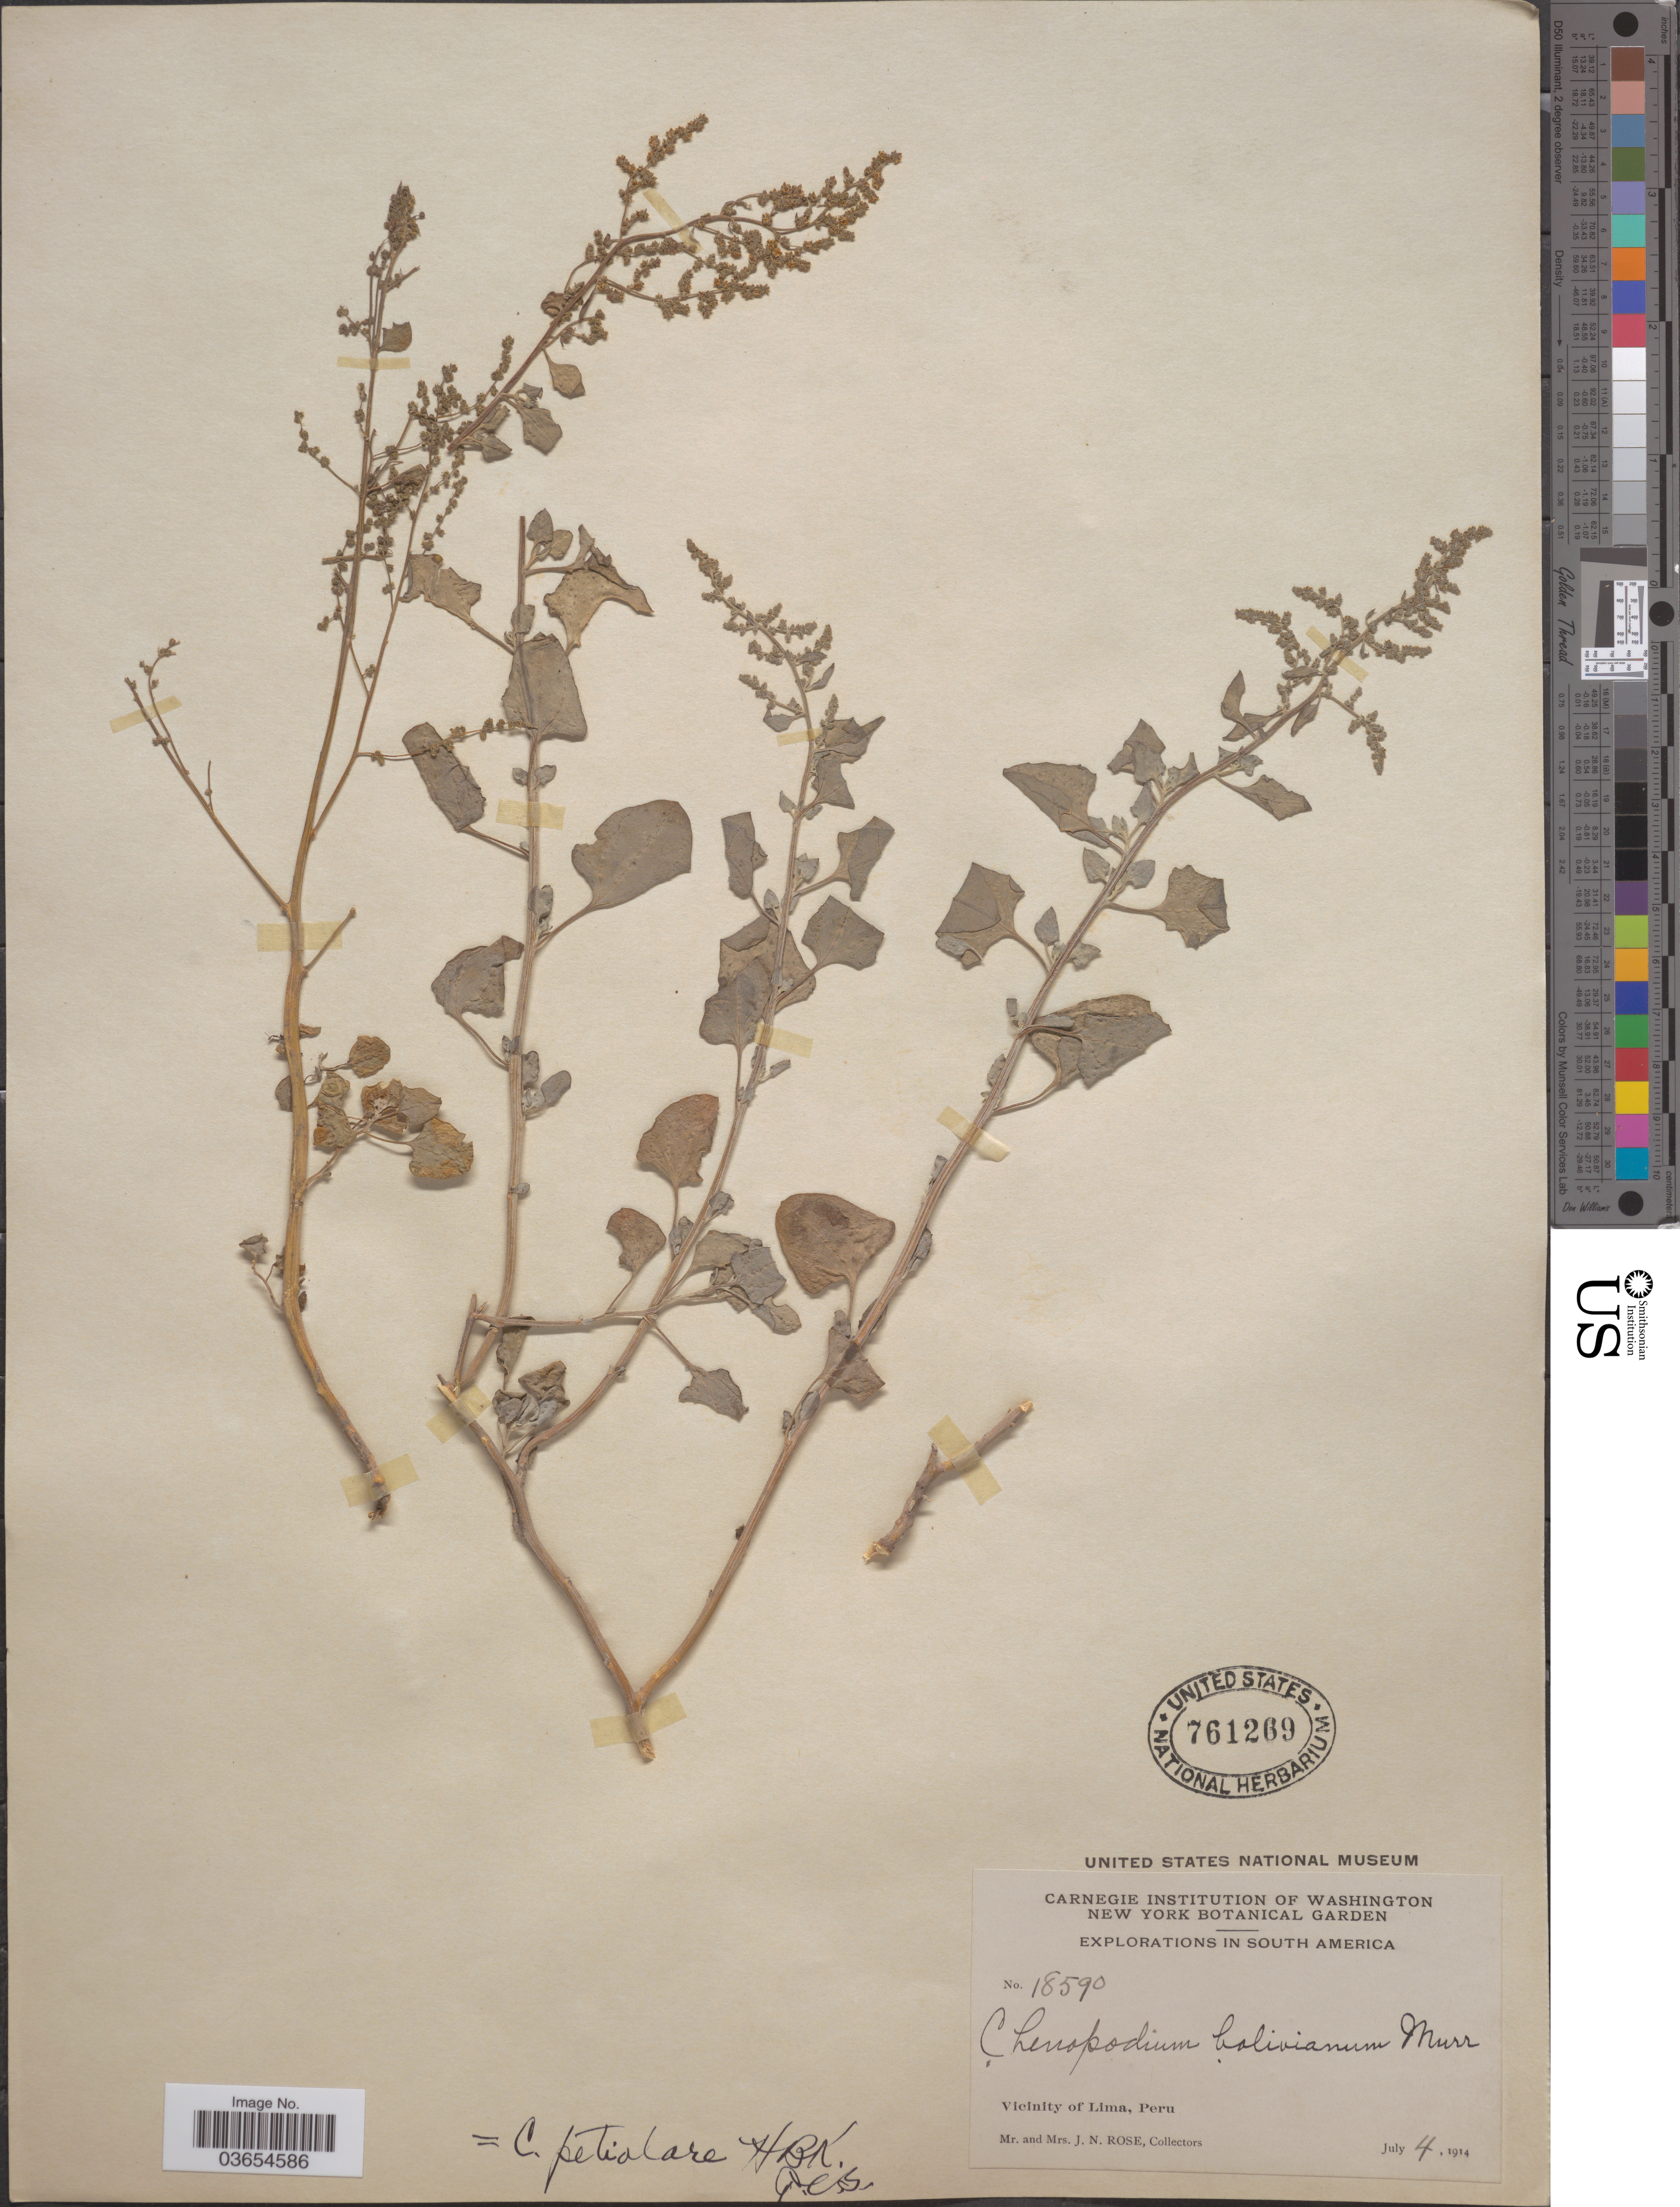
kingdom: Plantae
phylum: Tracheophyta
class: Magnoliopsida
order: Caryophyllales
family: Amaranthaceae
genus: Chenopodium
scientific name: Chenopodium petiolare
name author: Kunth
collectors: J. N. Rose & L. B. Rose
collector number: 18590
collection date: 1914-07-04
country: Peru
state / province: Lima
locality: Vicinity of Lima.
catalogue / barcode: US 761269